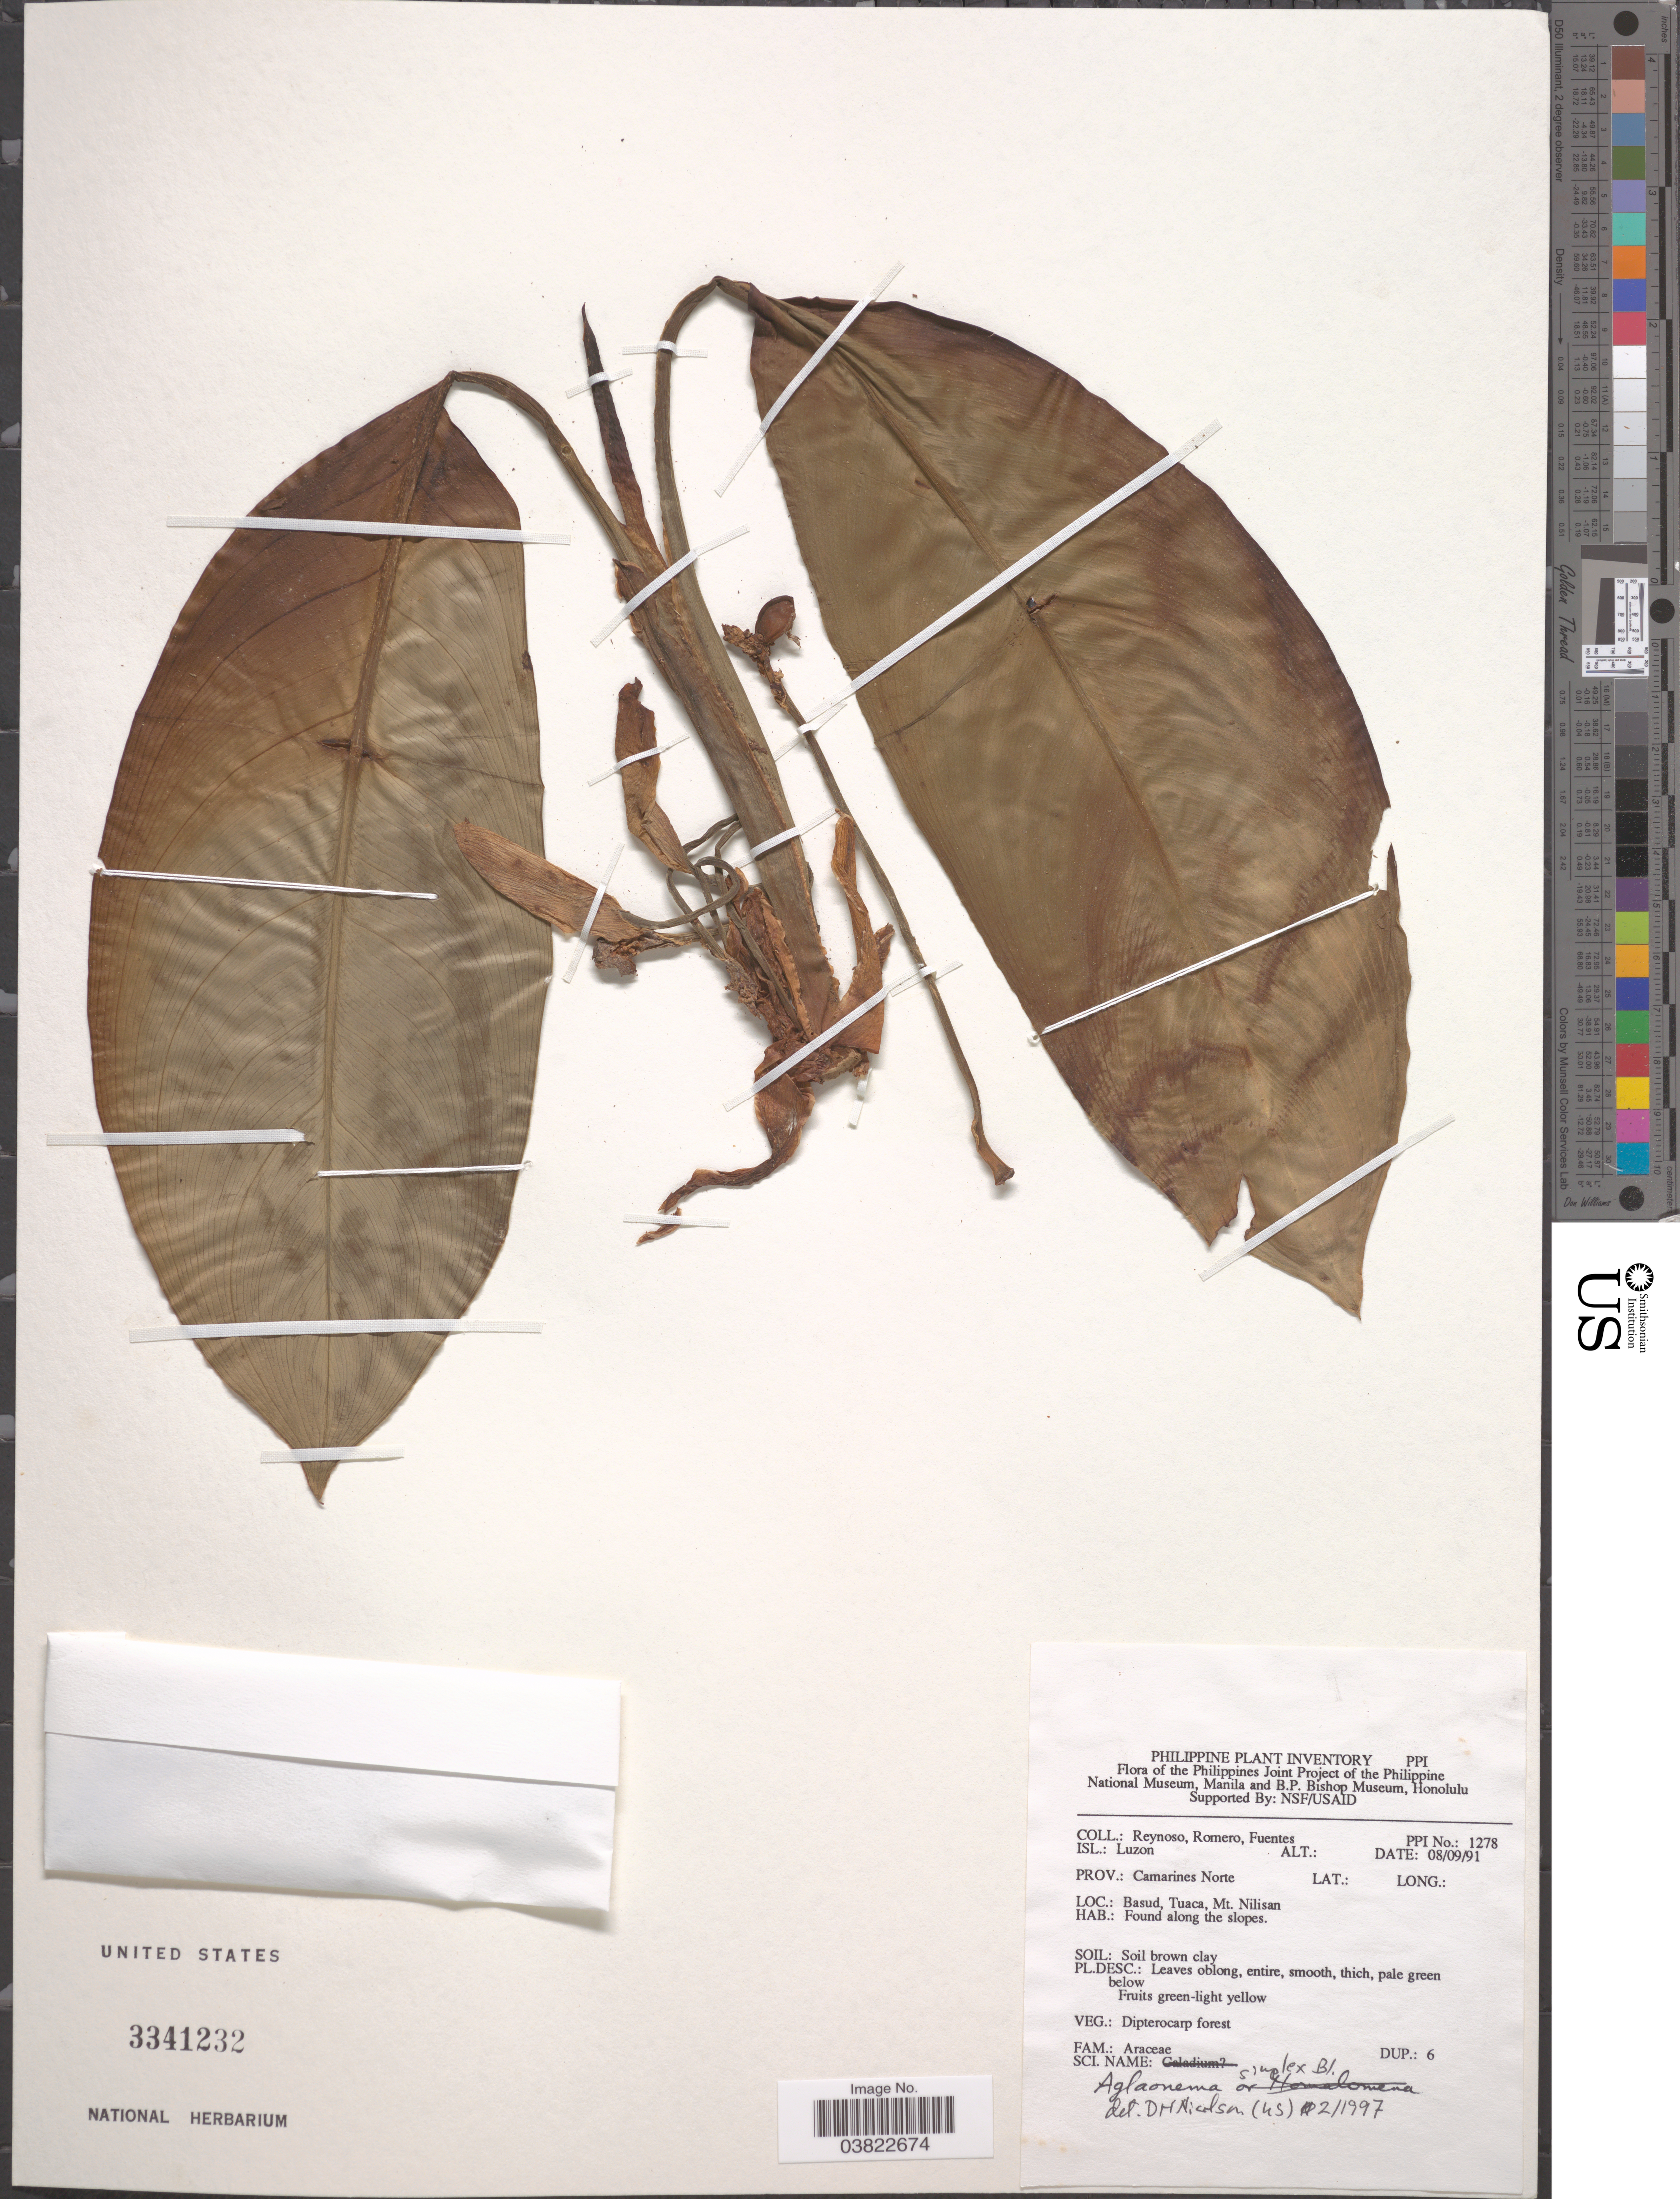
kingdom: Plantae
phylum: Tracheophyta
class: Liliopsida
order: Alismatales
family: Araceae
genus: Aglaonema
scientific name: Aglaonema simplex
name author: Blume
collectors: E. Reynoso, -. Romero & -. Fuentes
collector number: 1278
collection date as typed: Transcribed d/m/y: 8/9/91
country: Philippines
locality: Isl.: Luzon. Prov.: Camarines Norte. Basud, Tuaca, Mt. Nilisan.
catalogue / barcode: US 3341232